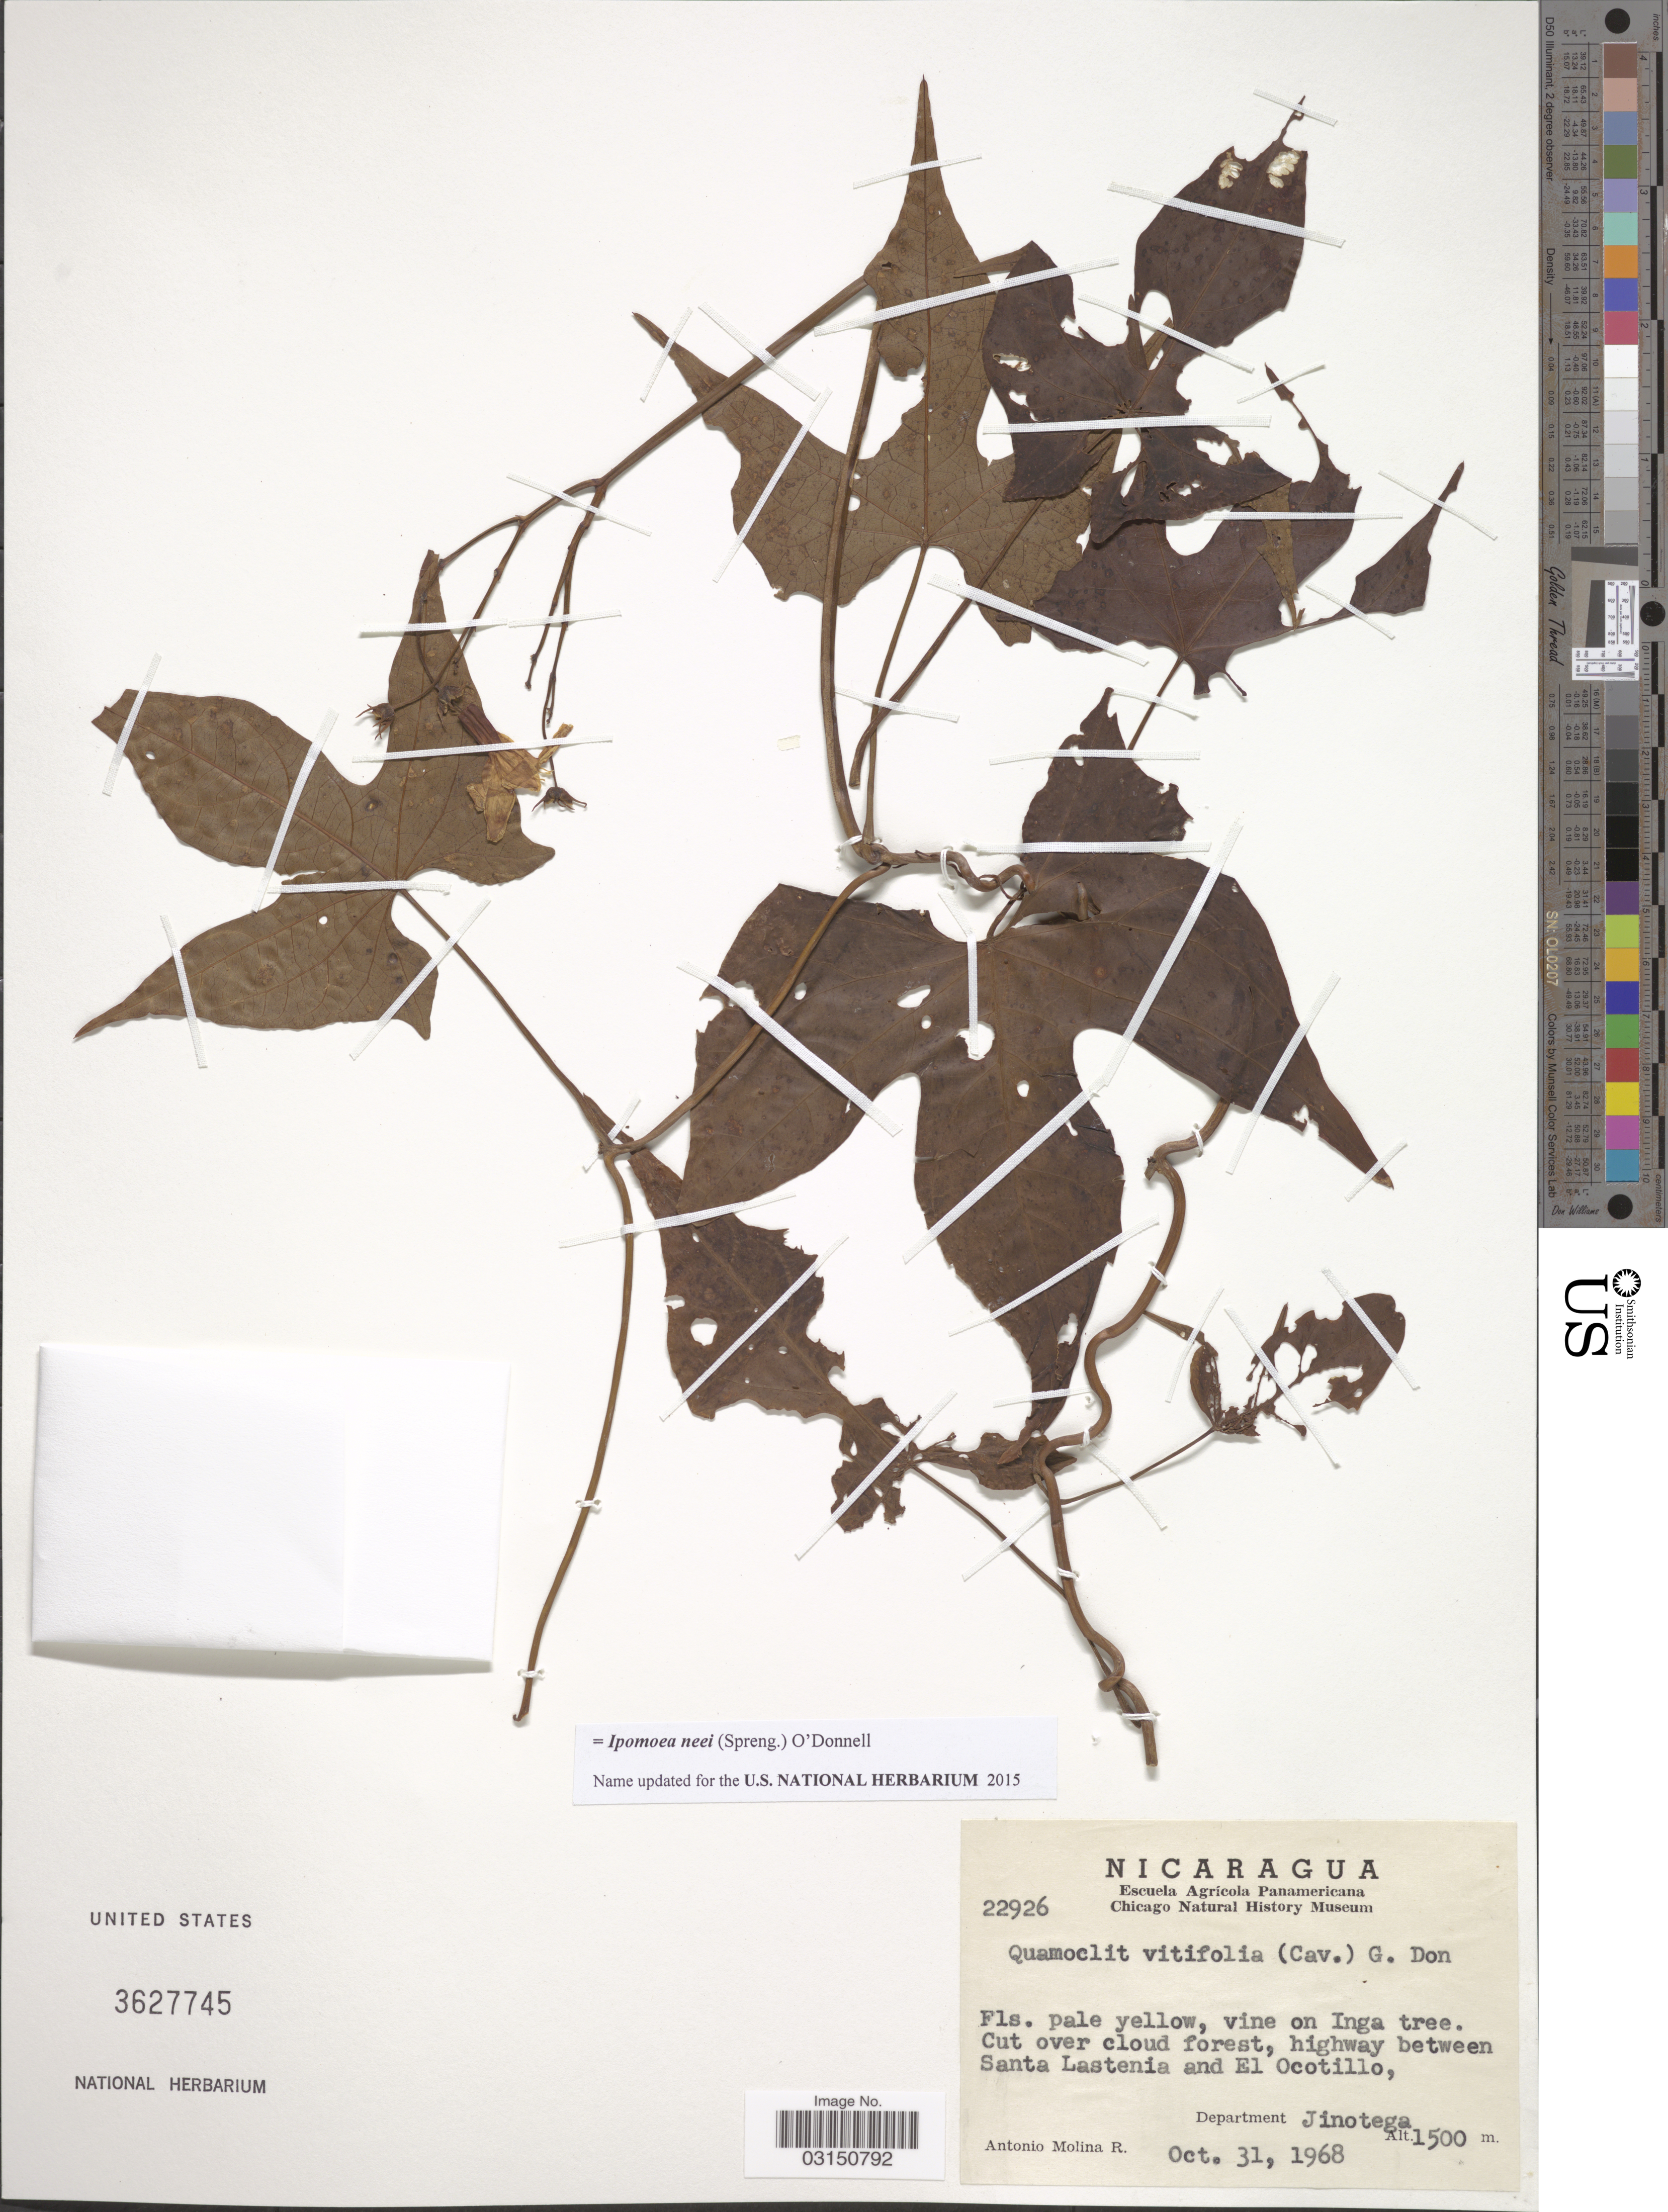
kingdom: Plantae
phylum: Tracheophyta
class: Magnoliopsida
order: Solanales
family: Convolvulaceae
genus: Ipomoea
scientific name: Ipomoea neei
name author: (Spreng.) O'Donell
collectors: A. Molina R.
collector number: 22926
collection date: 1968-10-31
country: Nicaragua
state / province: Jinotega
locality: Highway between Santa Lastenia and El Ocotillo, Department Jinotega.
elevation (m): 1500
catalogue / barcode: US 3627745